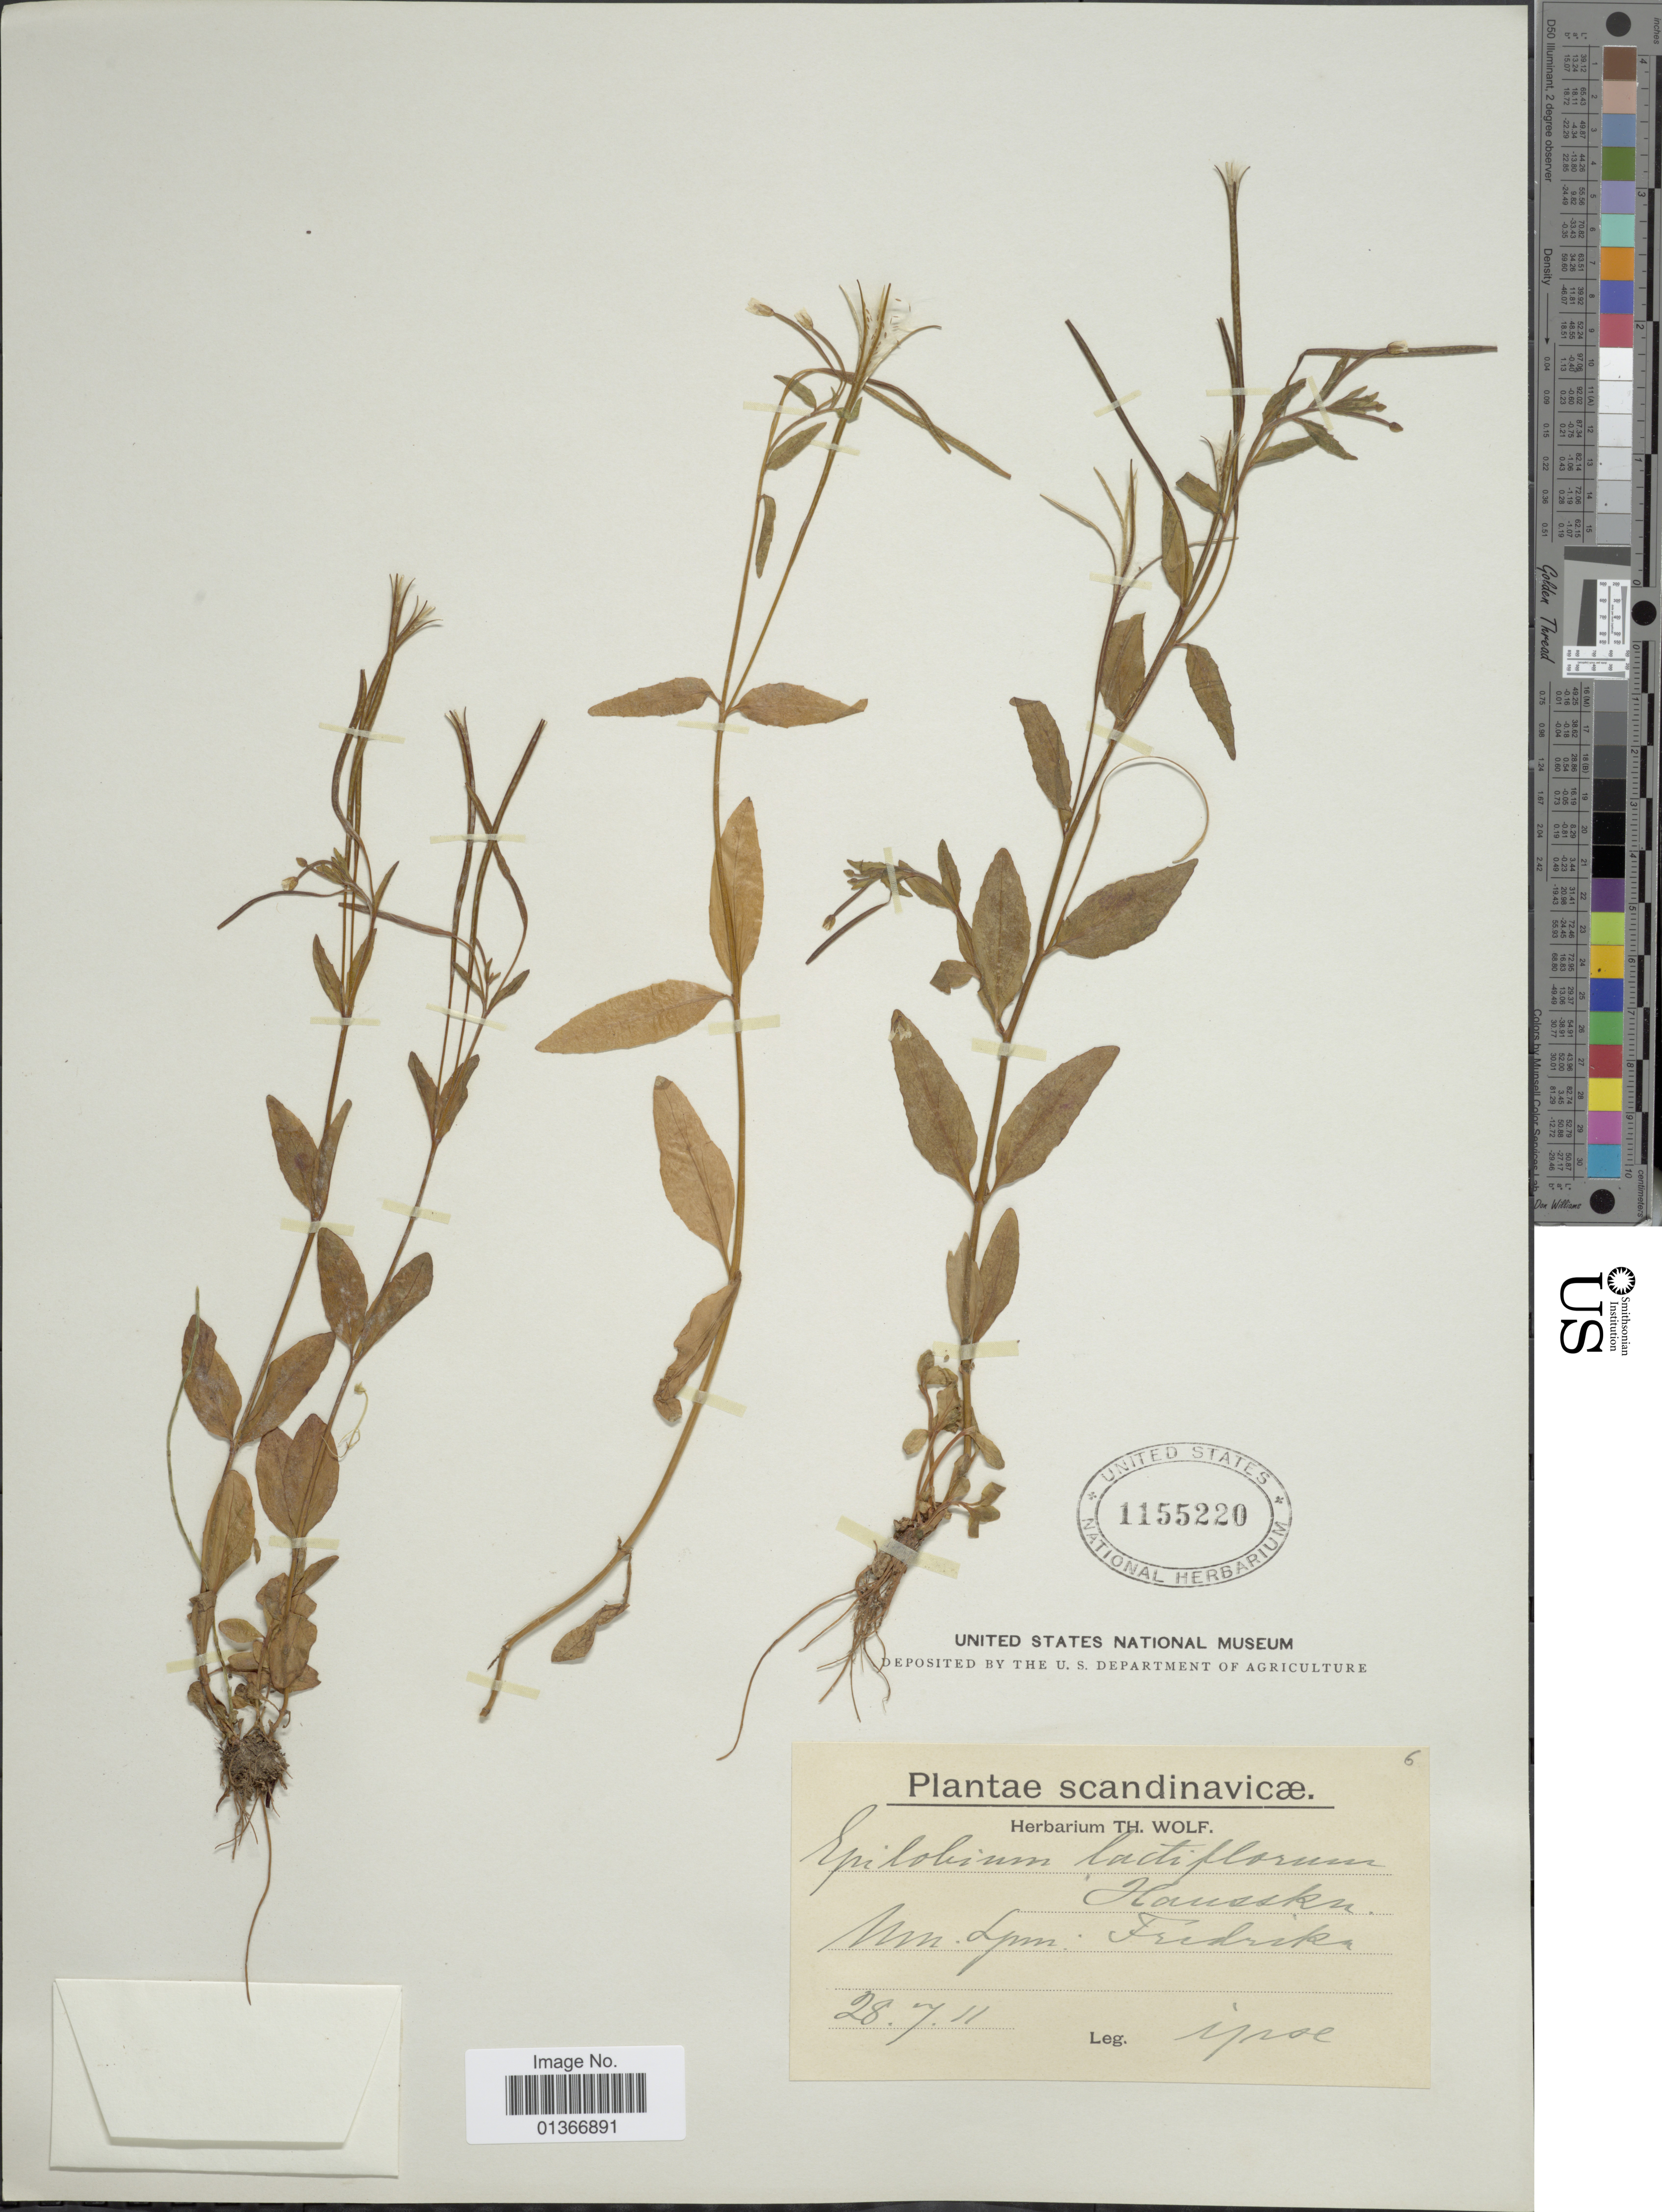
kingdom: Plantae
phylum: Tracheophyta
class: Magnoliopsida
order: Myrtales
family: Onagraceae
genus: Epilobium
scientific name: Epilobium lactiflorum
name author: Hausskn.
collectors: T. Wolf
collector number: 6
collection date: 1911-07-28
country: Sweden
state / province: Västerbotten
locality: Fredrika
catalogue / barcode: US 1155220